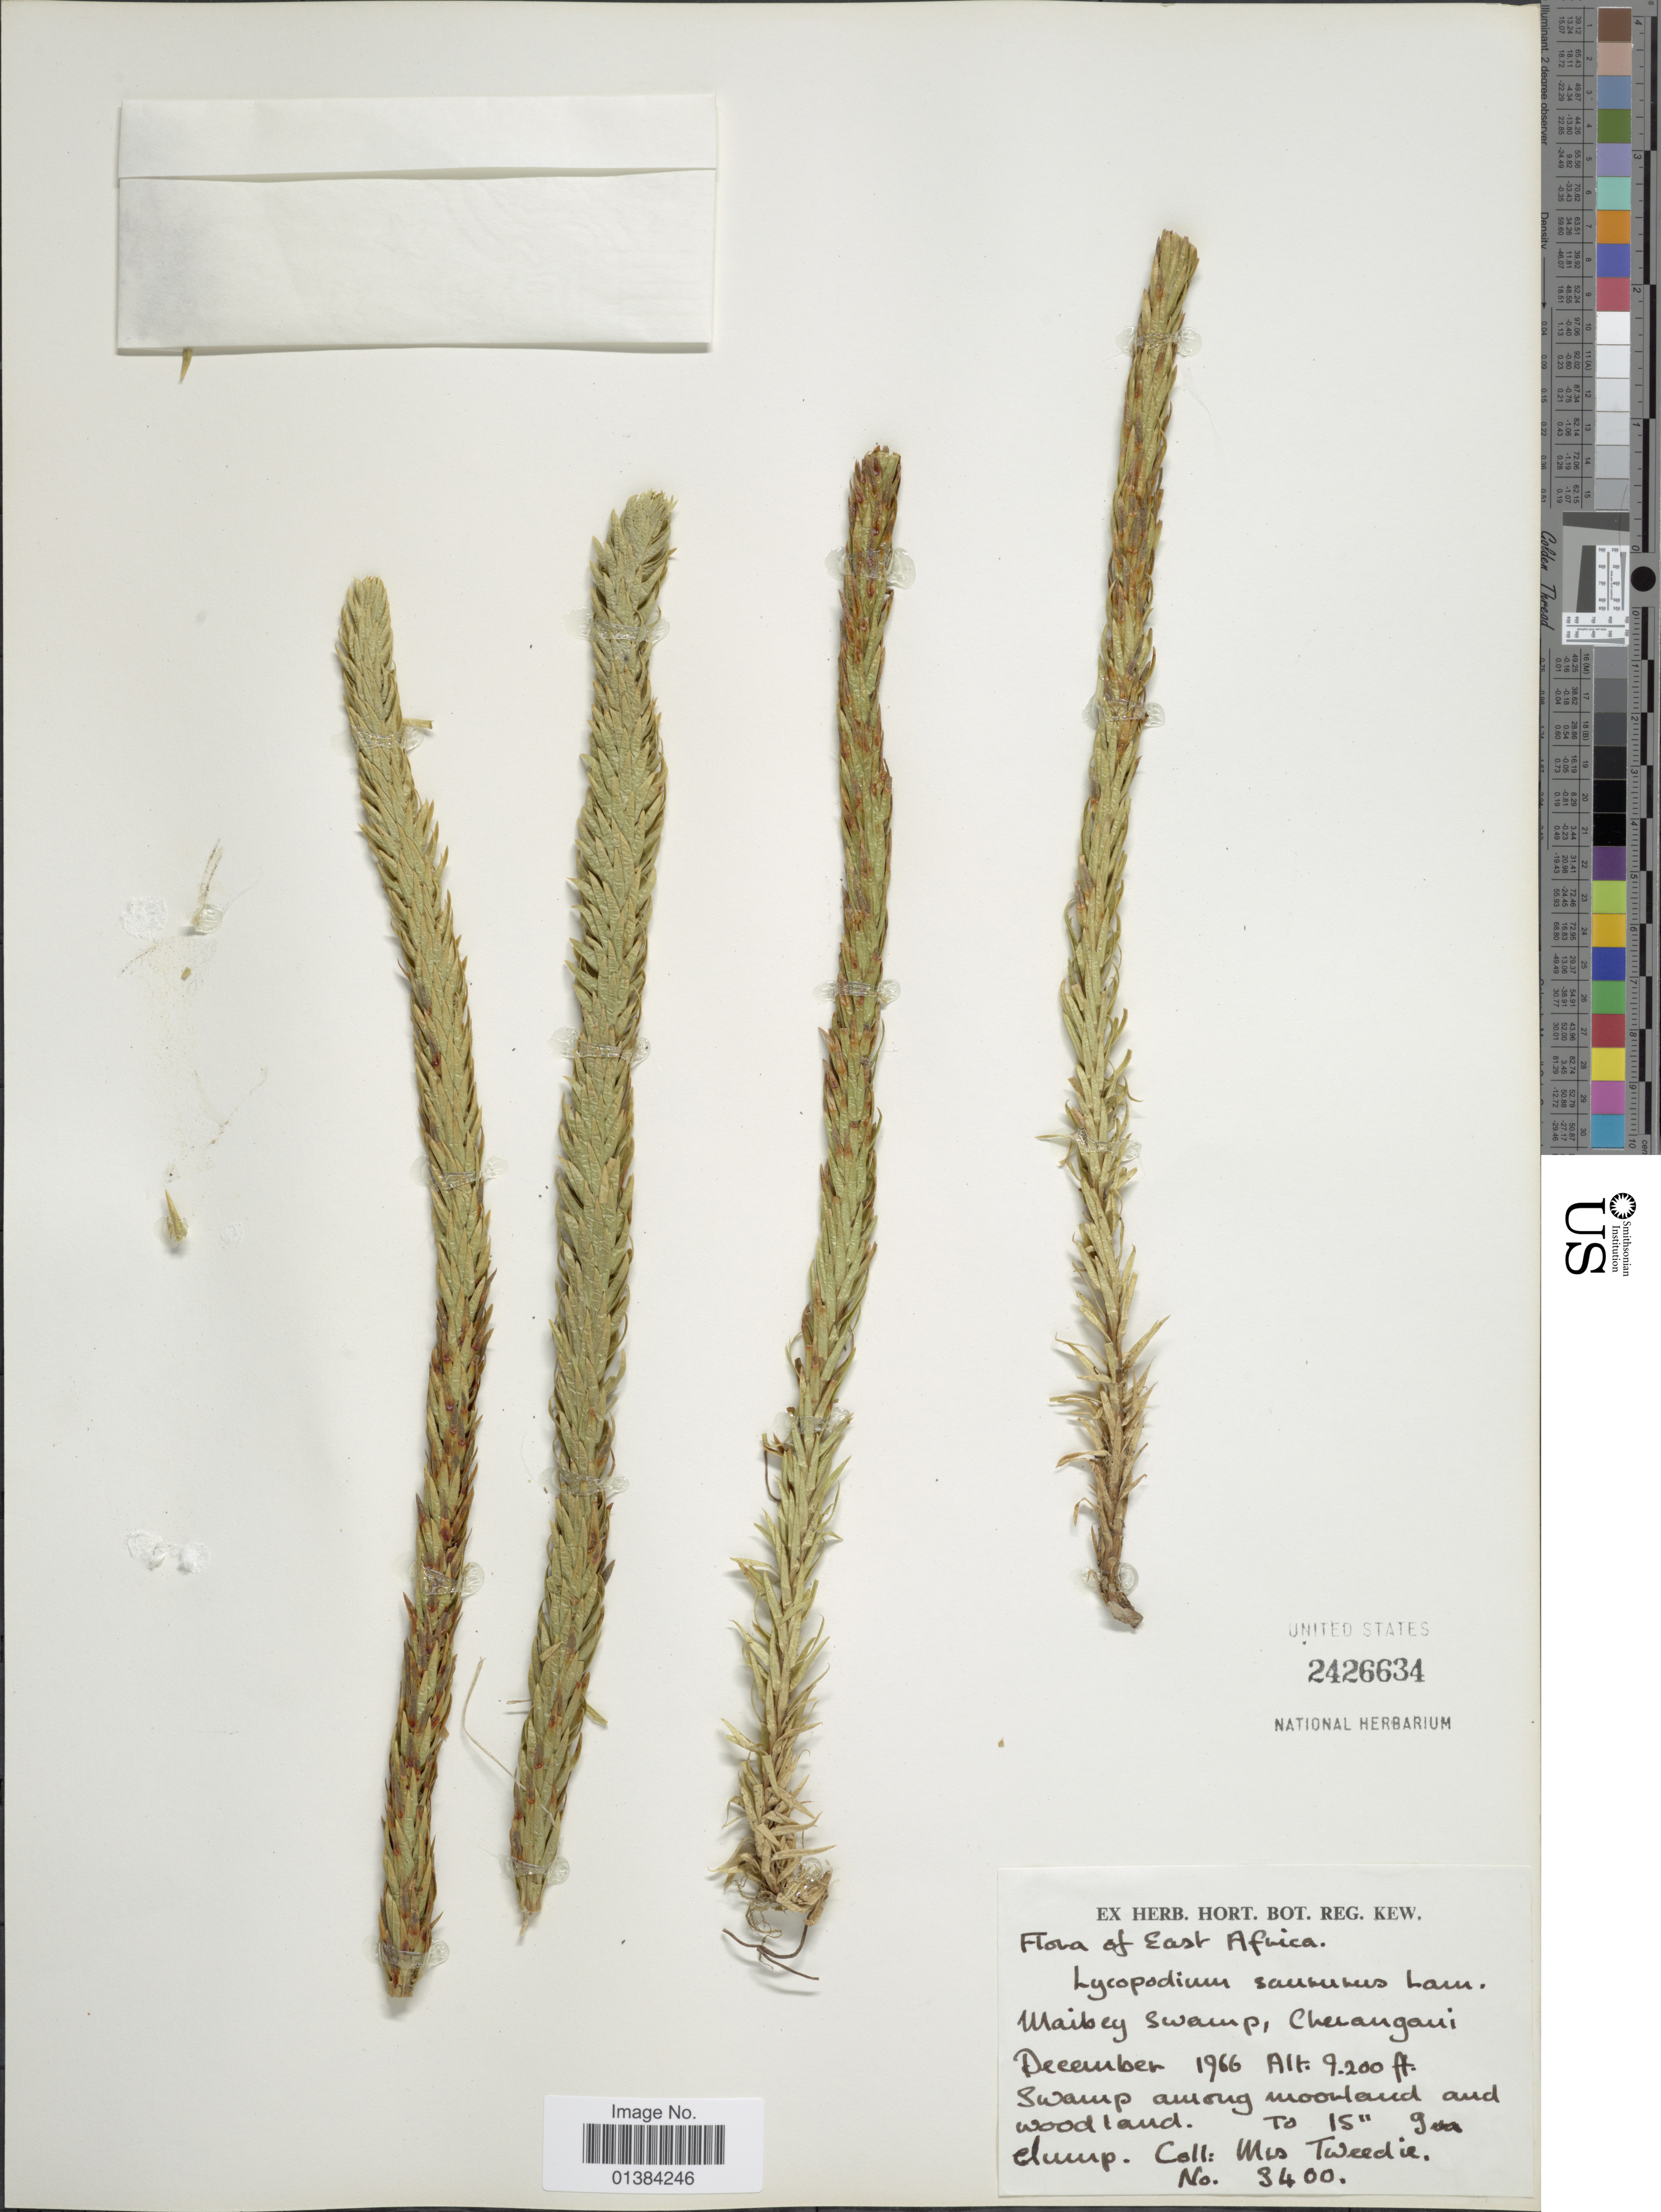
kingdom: Plantae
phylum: Tracheophyta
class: Lycopodiopsida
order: Lycopodiales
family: Lycopodiaceae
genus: Phlegmariurus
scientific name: Phlegmariurus saururus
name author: (Lam.) B. Øllg.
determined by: Field, A. R.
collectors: -- Tweedie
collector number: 3400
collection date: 1966-12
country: Kenya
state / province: West Pokot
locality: East Africa. Maibey Swamp, Cherangani.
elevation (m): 2804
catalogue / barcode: US 2426634